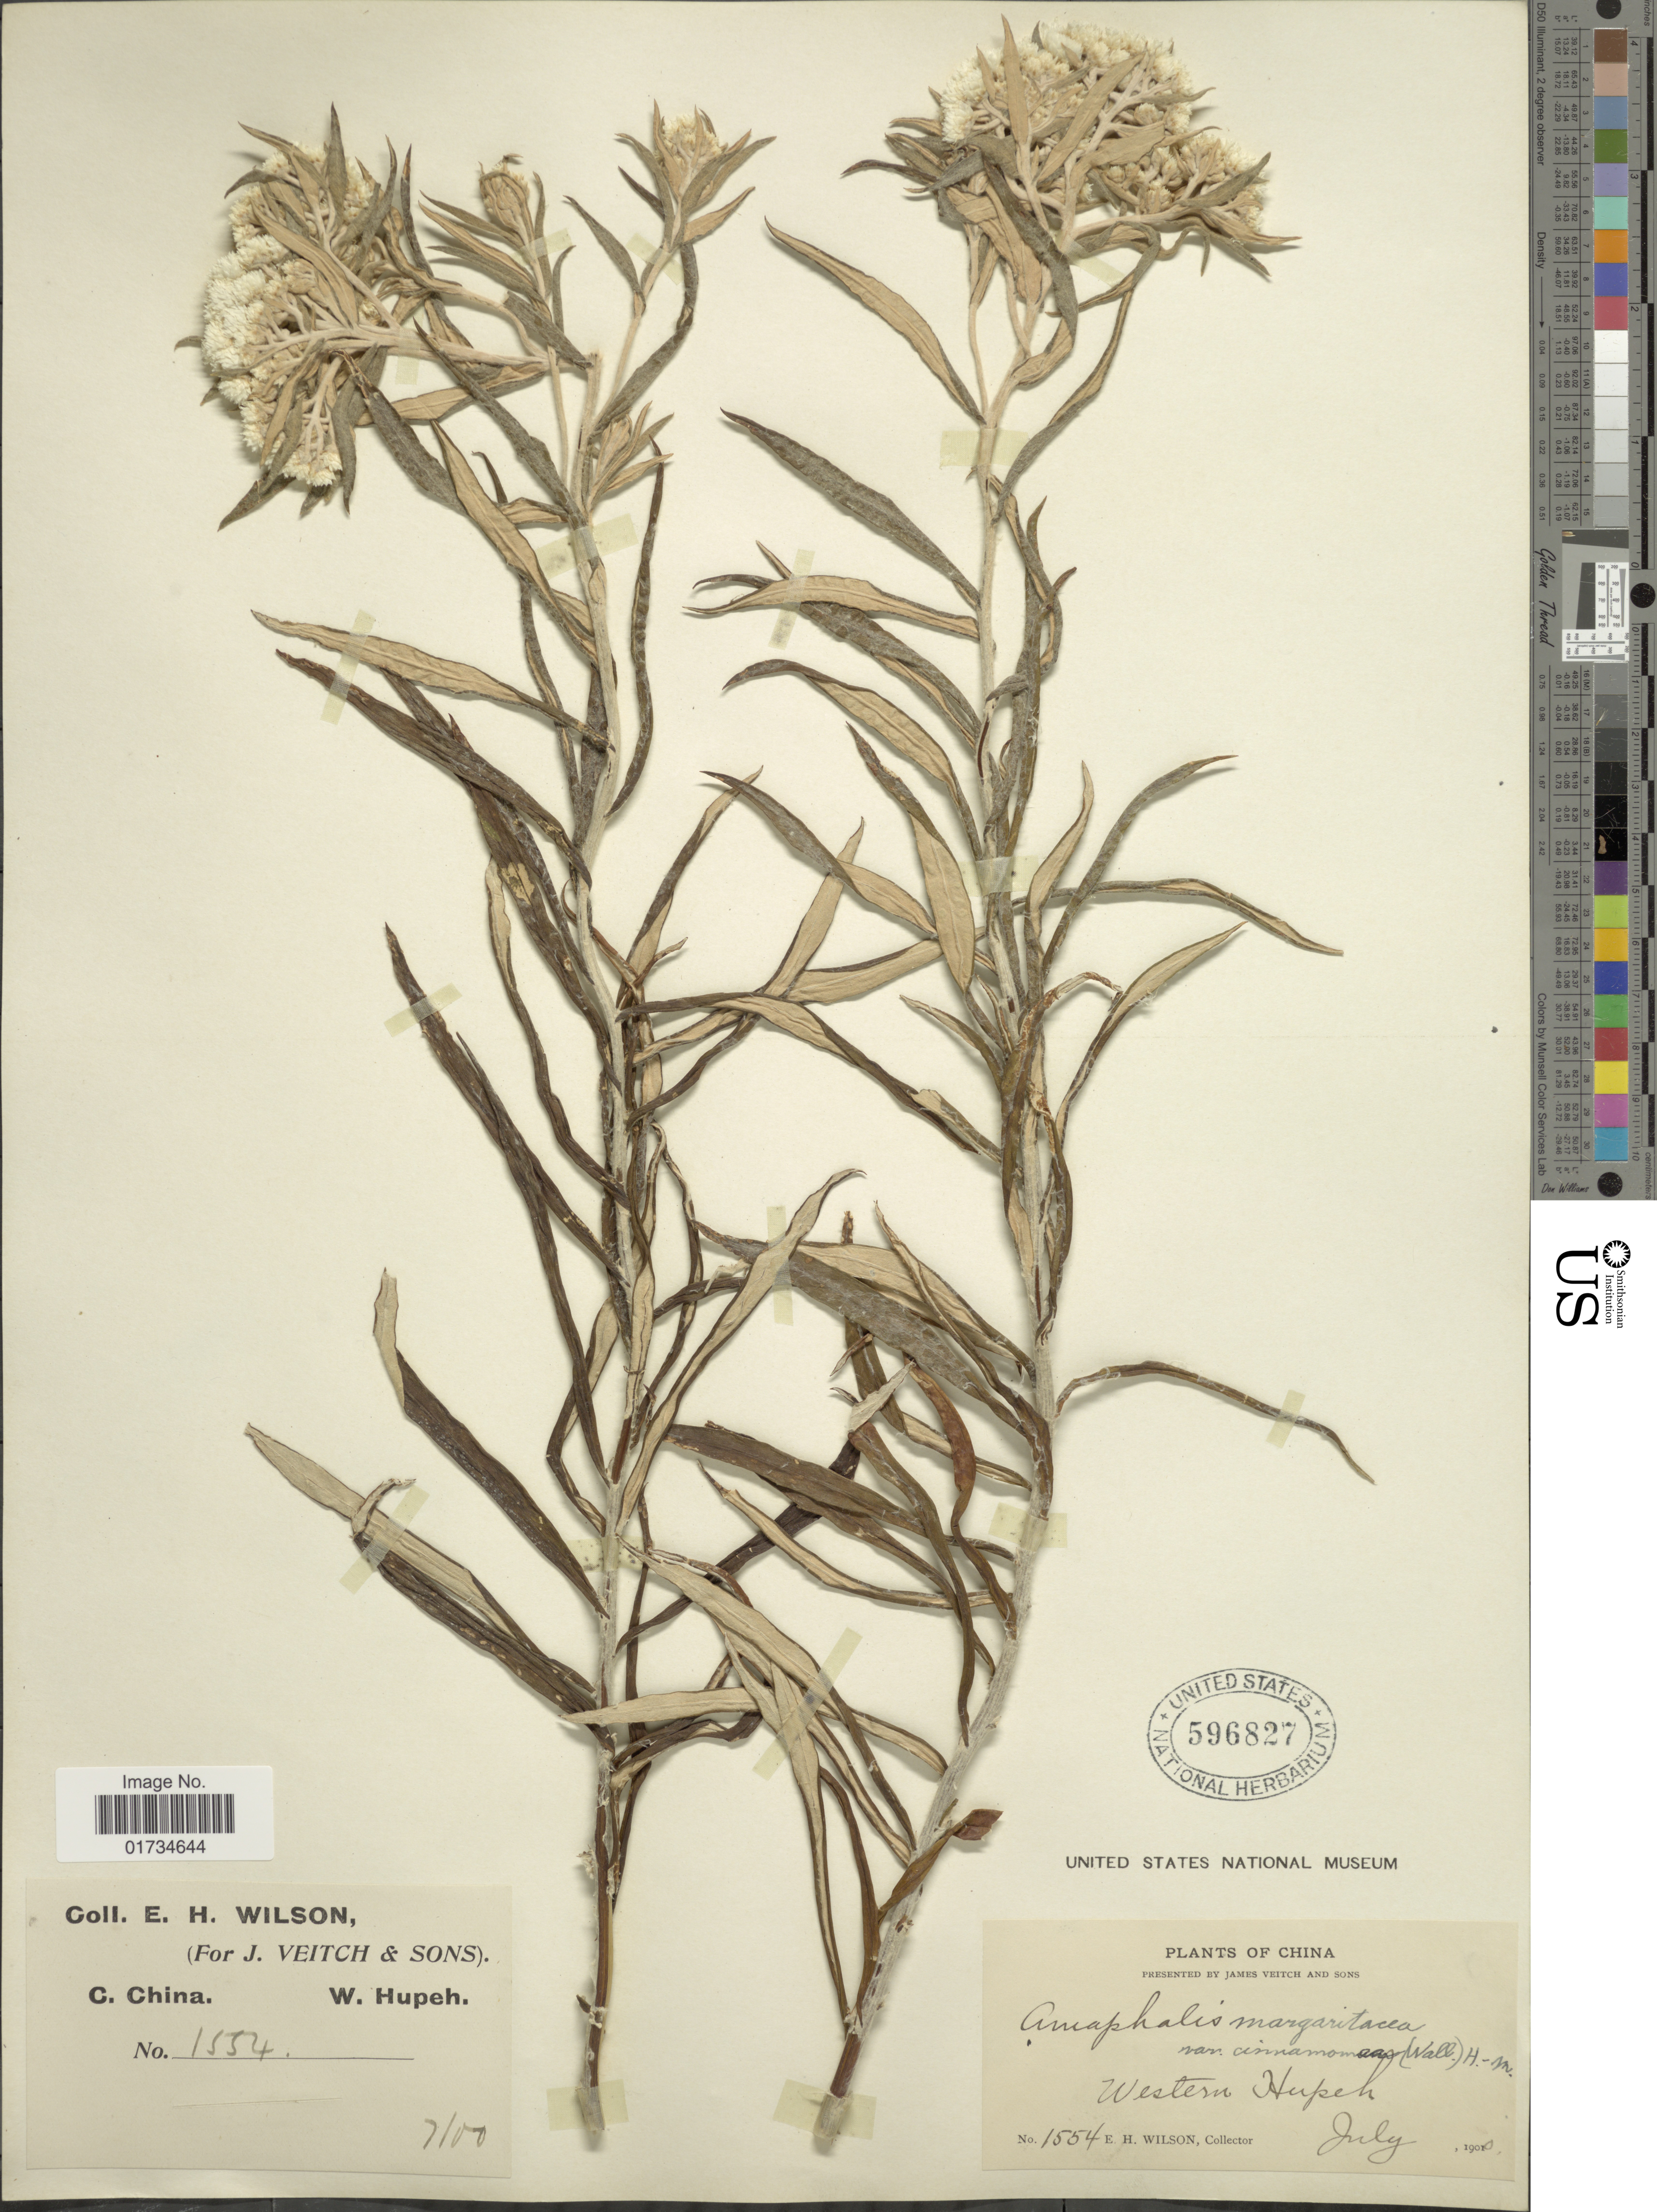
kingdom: Plantae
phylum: Tracheophyta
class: Magnoliopsida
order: Asterales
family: Asteraceae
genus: Anaphalis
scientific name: Anaphalis margaritacea var. cinnamomea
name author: (DC.) Herder & Maxim.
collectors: E. Wilson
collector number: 1554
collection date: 1900-07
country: China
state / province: Hubei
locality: C. China. Western Hupeh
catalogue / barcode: US 596827